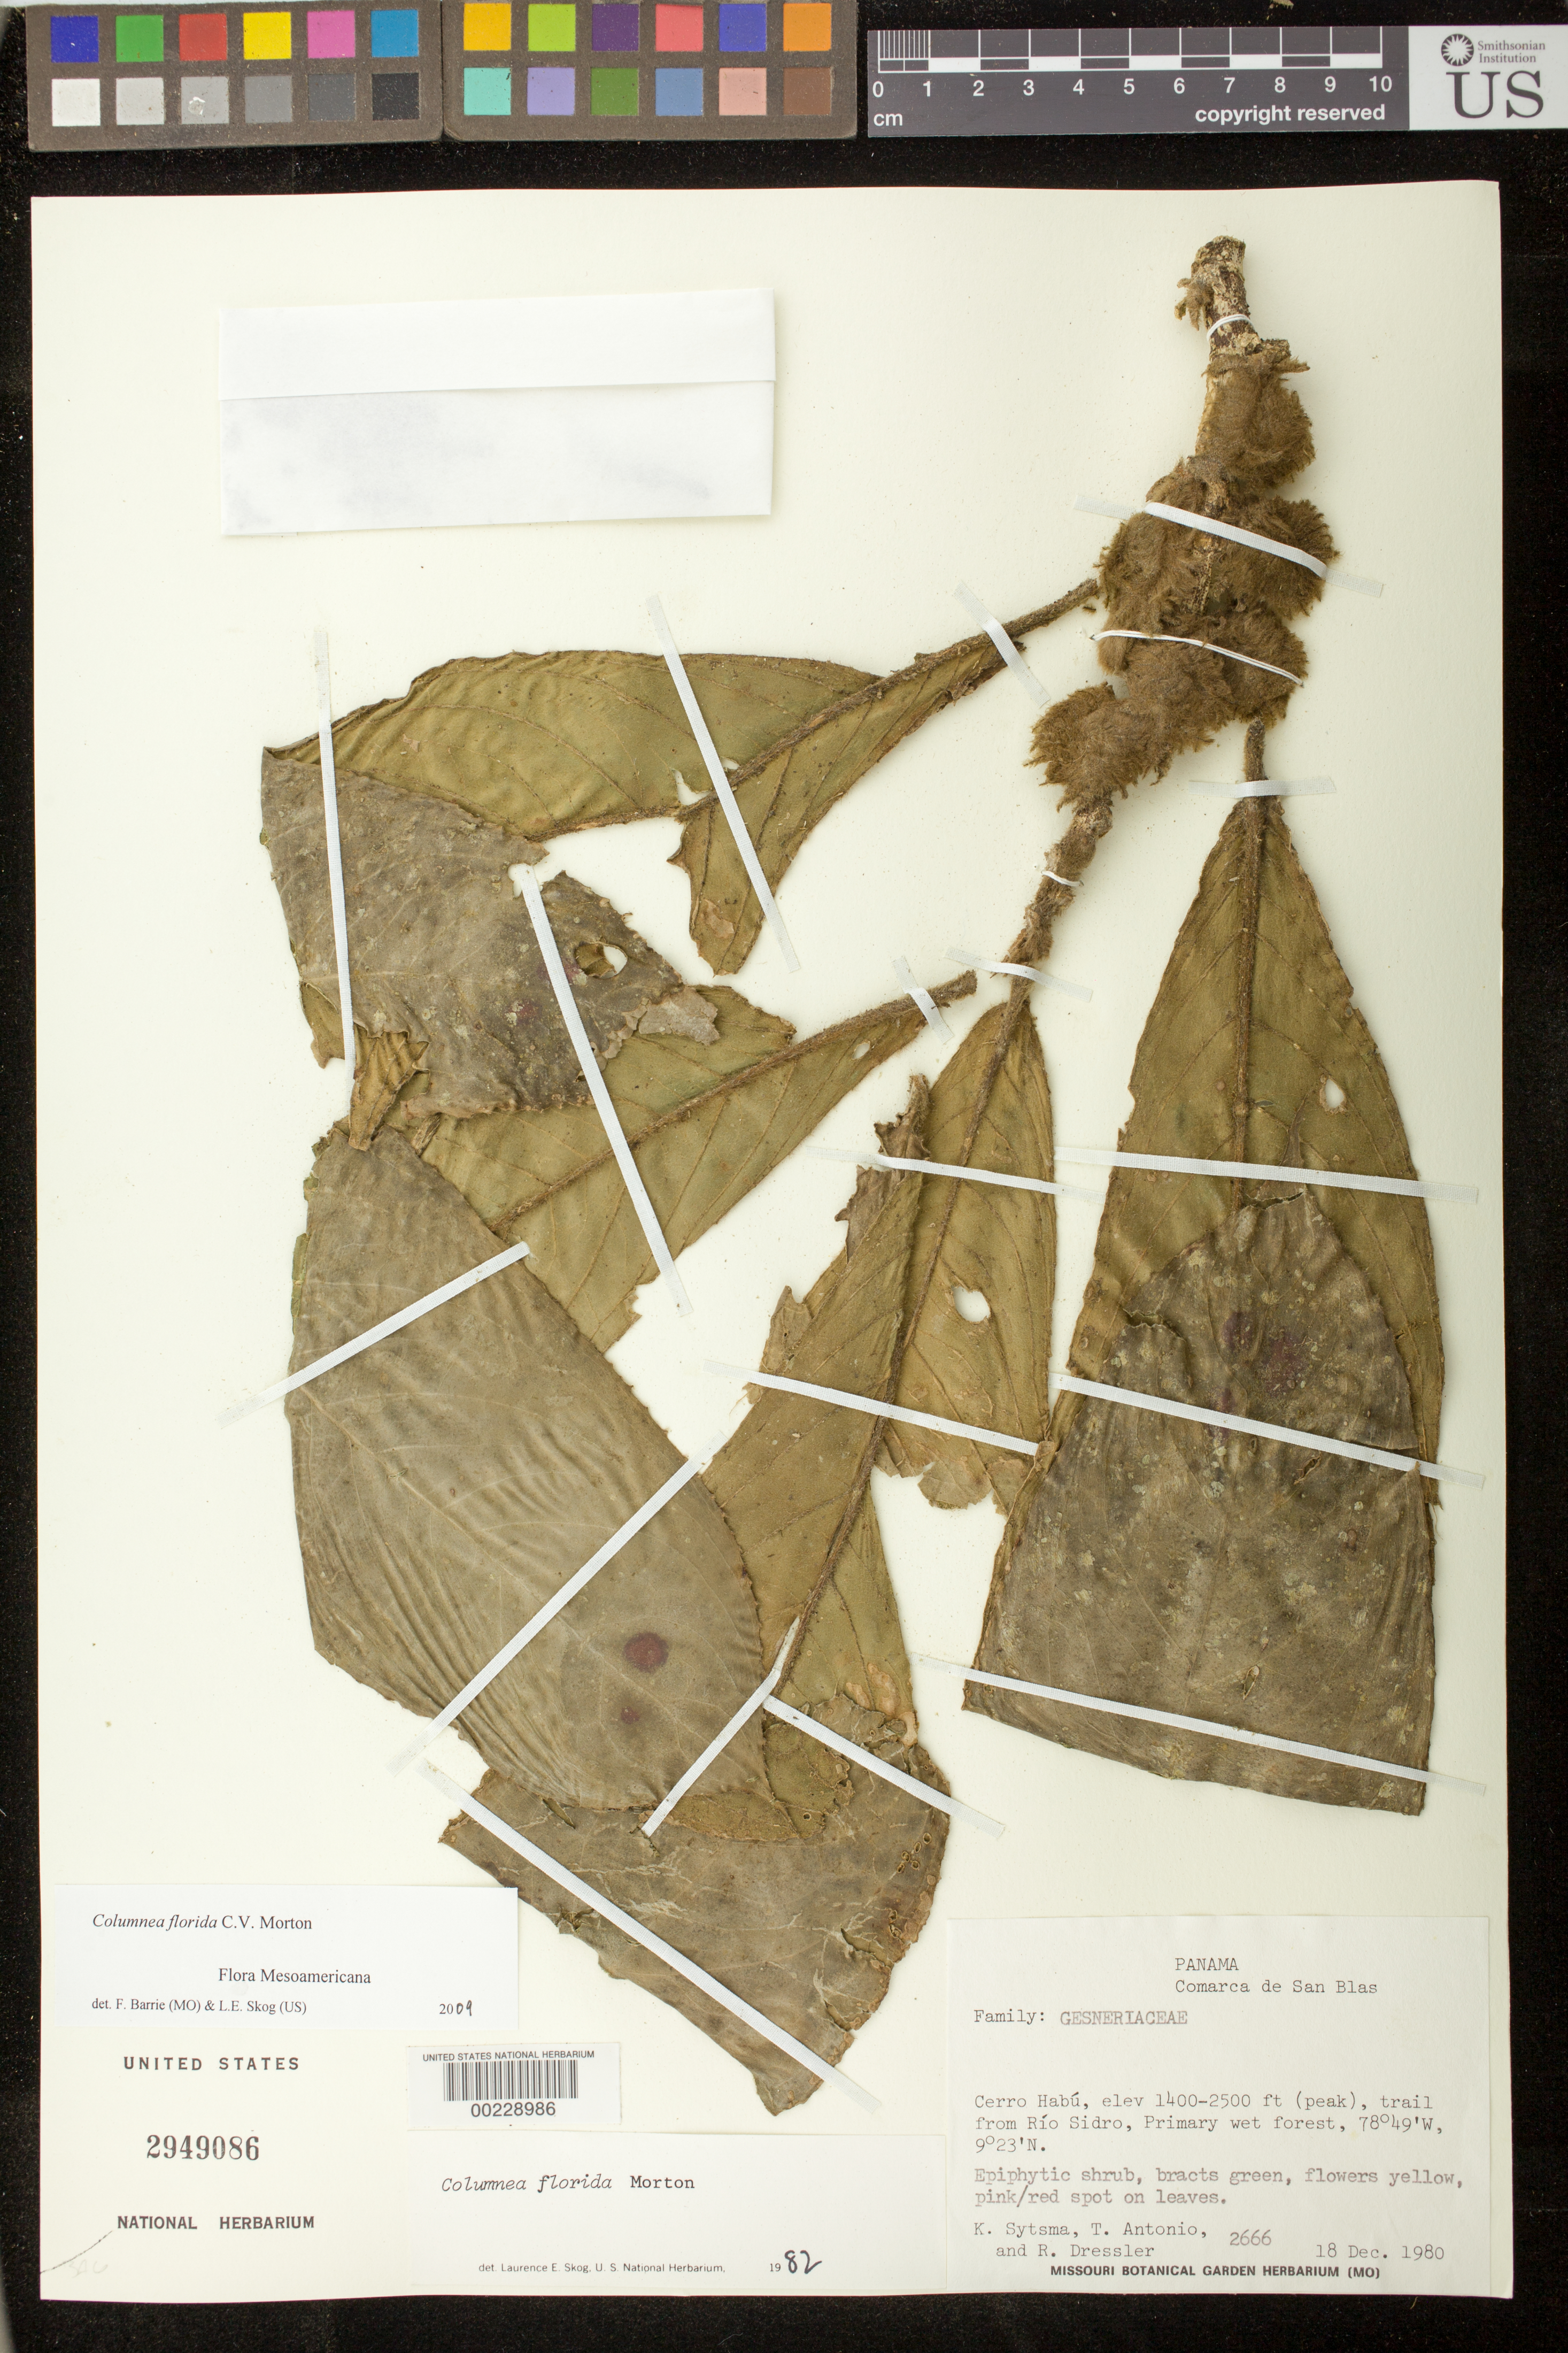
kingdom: Plantae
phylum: Tracheophyta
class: Magnoliopsida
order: Lamiales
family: Gesneriaceae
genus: Columnea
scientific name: Columnea florida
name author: C.V. Morton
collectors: K. J. Sytsma, T. Antonio & R. Dressler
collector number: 2666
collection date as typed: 18 Dec 1980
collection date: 1980-12-18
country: Panama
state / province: Kuna Yala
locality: Comarca de San Blas, Cerro Habu, trail from Rio Sidro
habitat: Primary wet forest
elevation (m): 427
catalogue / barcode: US 2949086